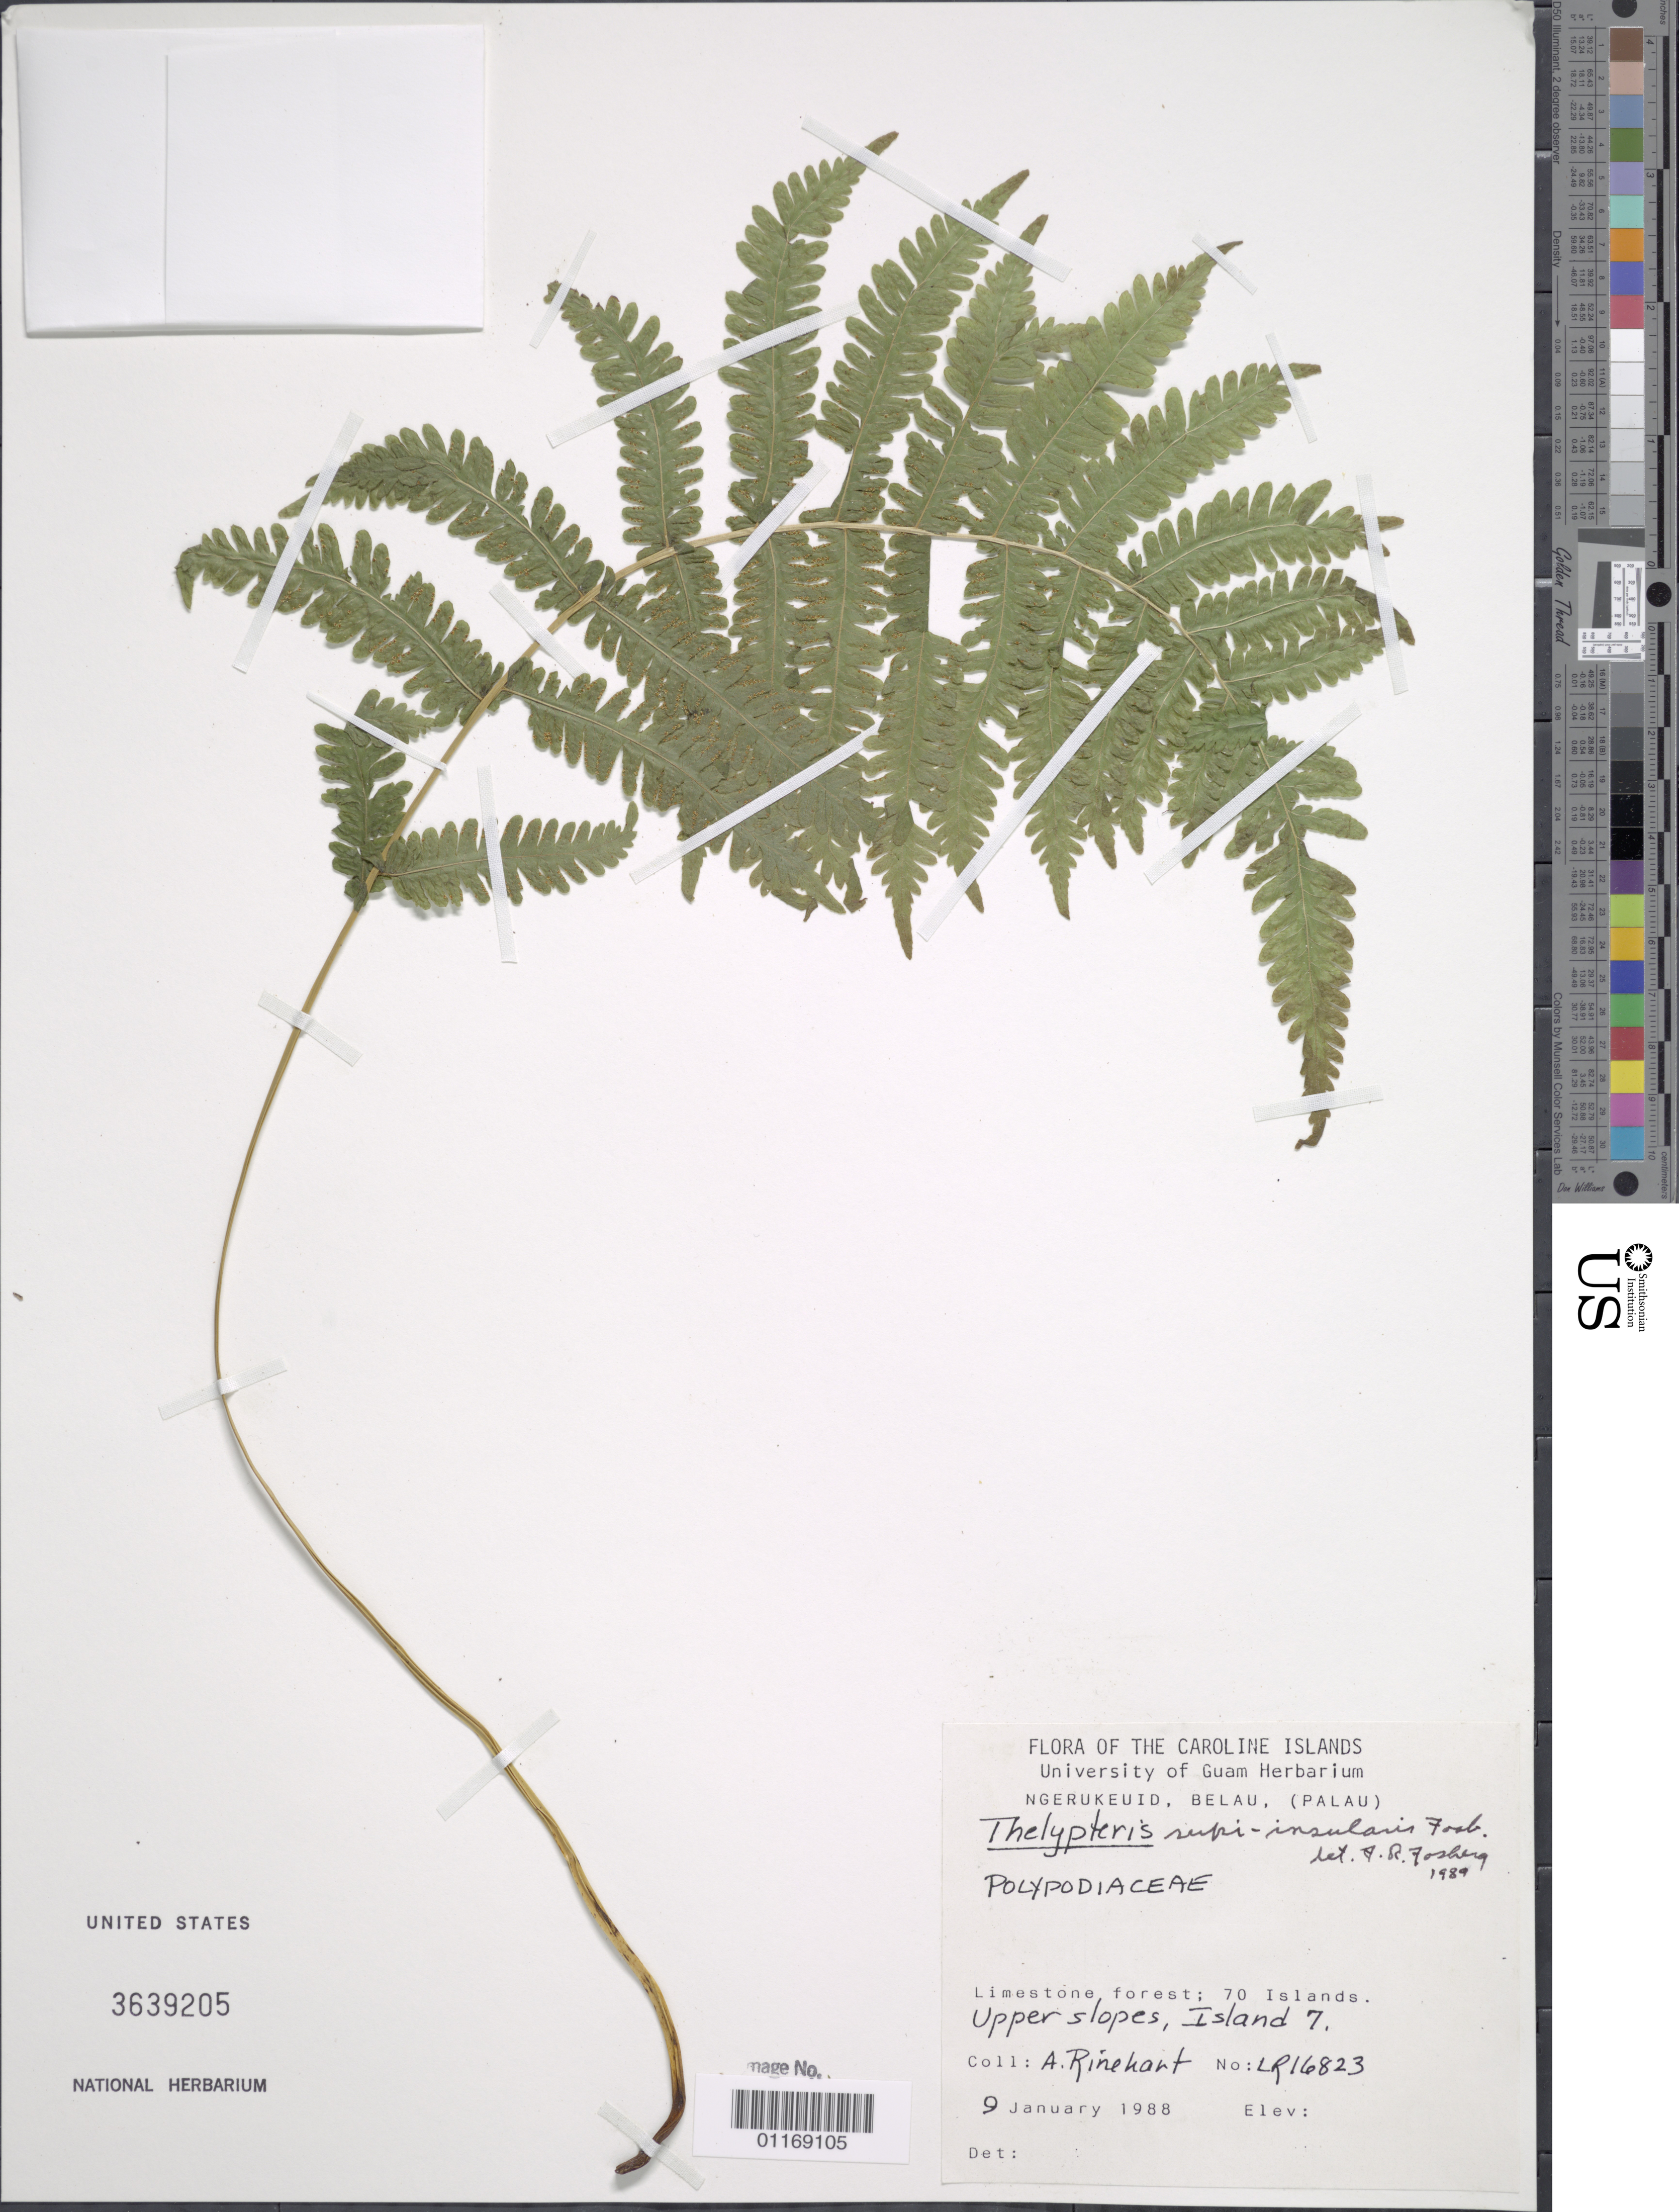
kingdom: Plantae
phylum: Tracheophyta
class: Polypodiopsida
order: Polypodiales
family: Thelypteridaceae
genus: Christella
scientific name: Christella rupicola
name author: (Hosok.) Holttum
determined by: Wagner, W. L., (BOT), Smithsonian Institution - National Museum of Natural History (UNITED STATES)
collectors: A. Rinehart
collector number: LR16823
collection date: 1988-01-09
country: Palau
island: Ngerukeuid [Orukuizu]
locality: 70 Islands: Island 7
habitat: Upper slopes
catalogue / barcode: US 3639205